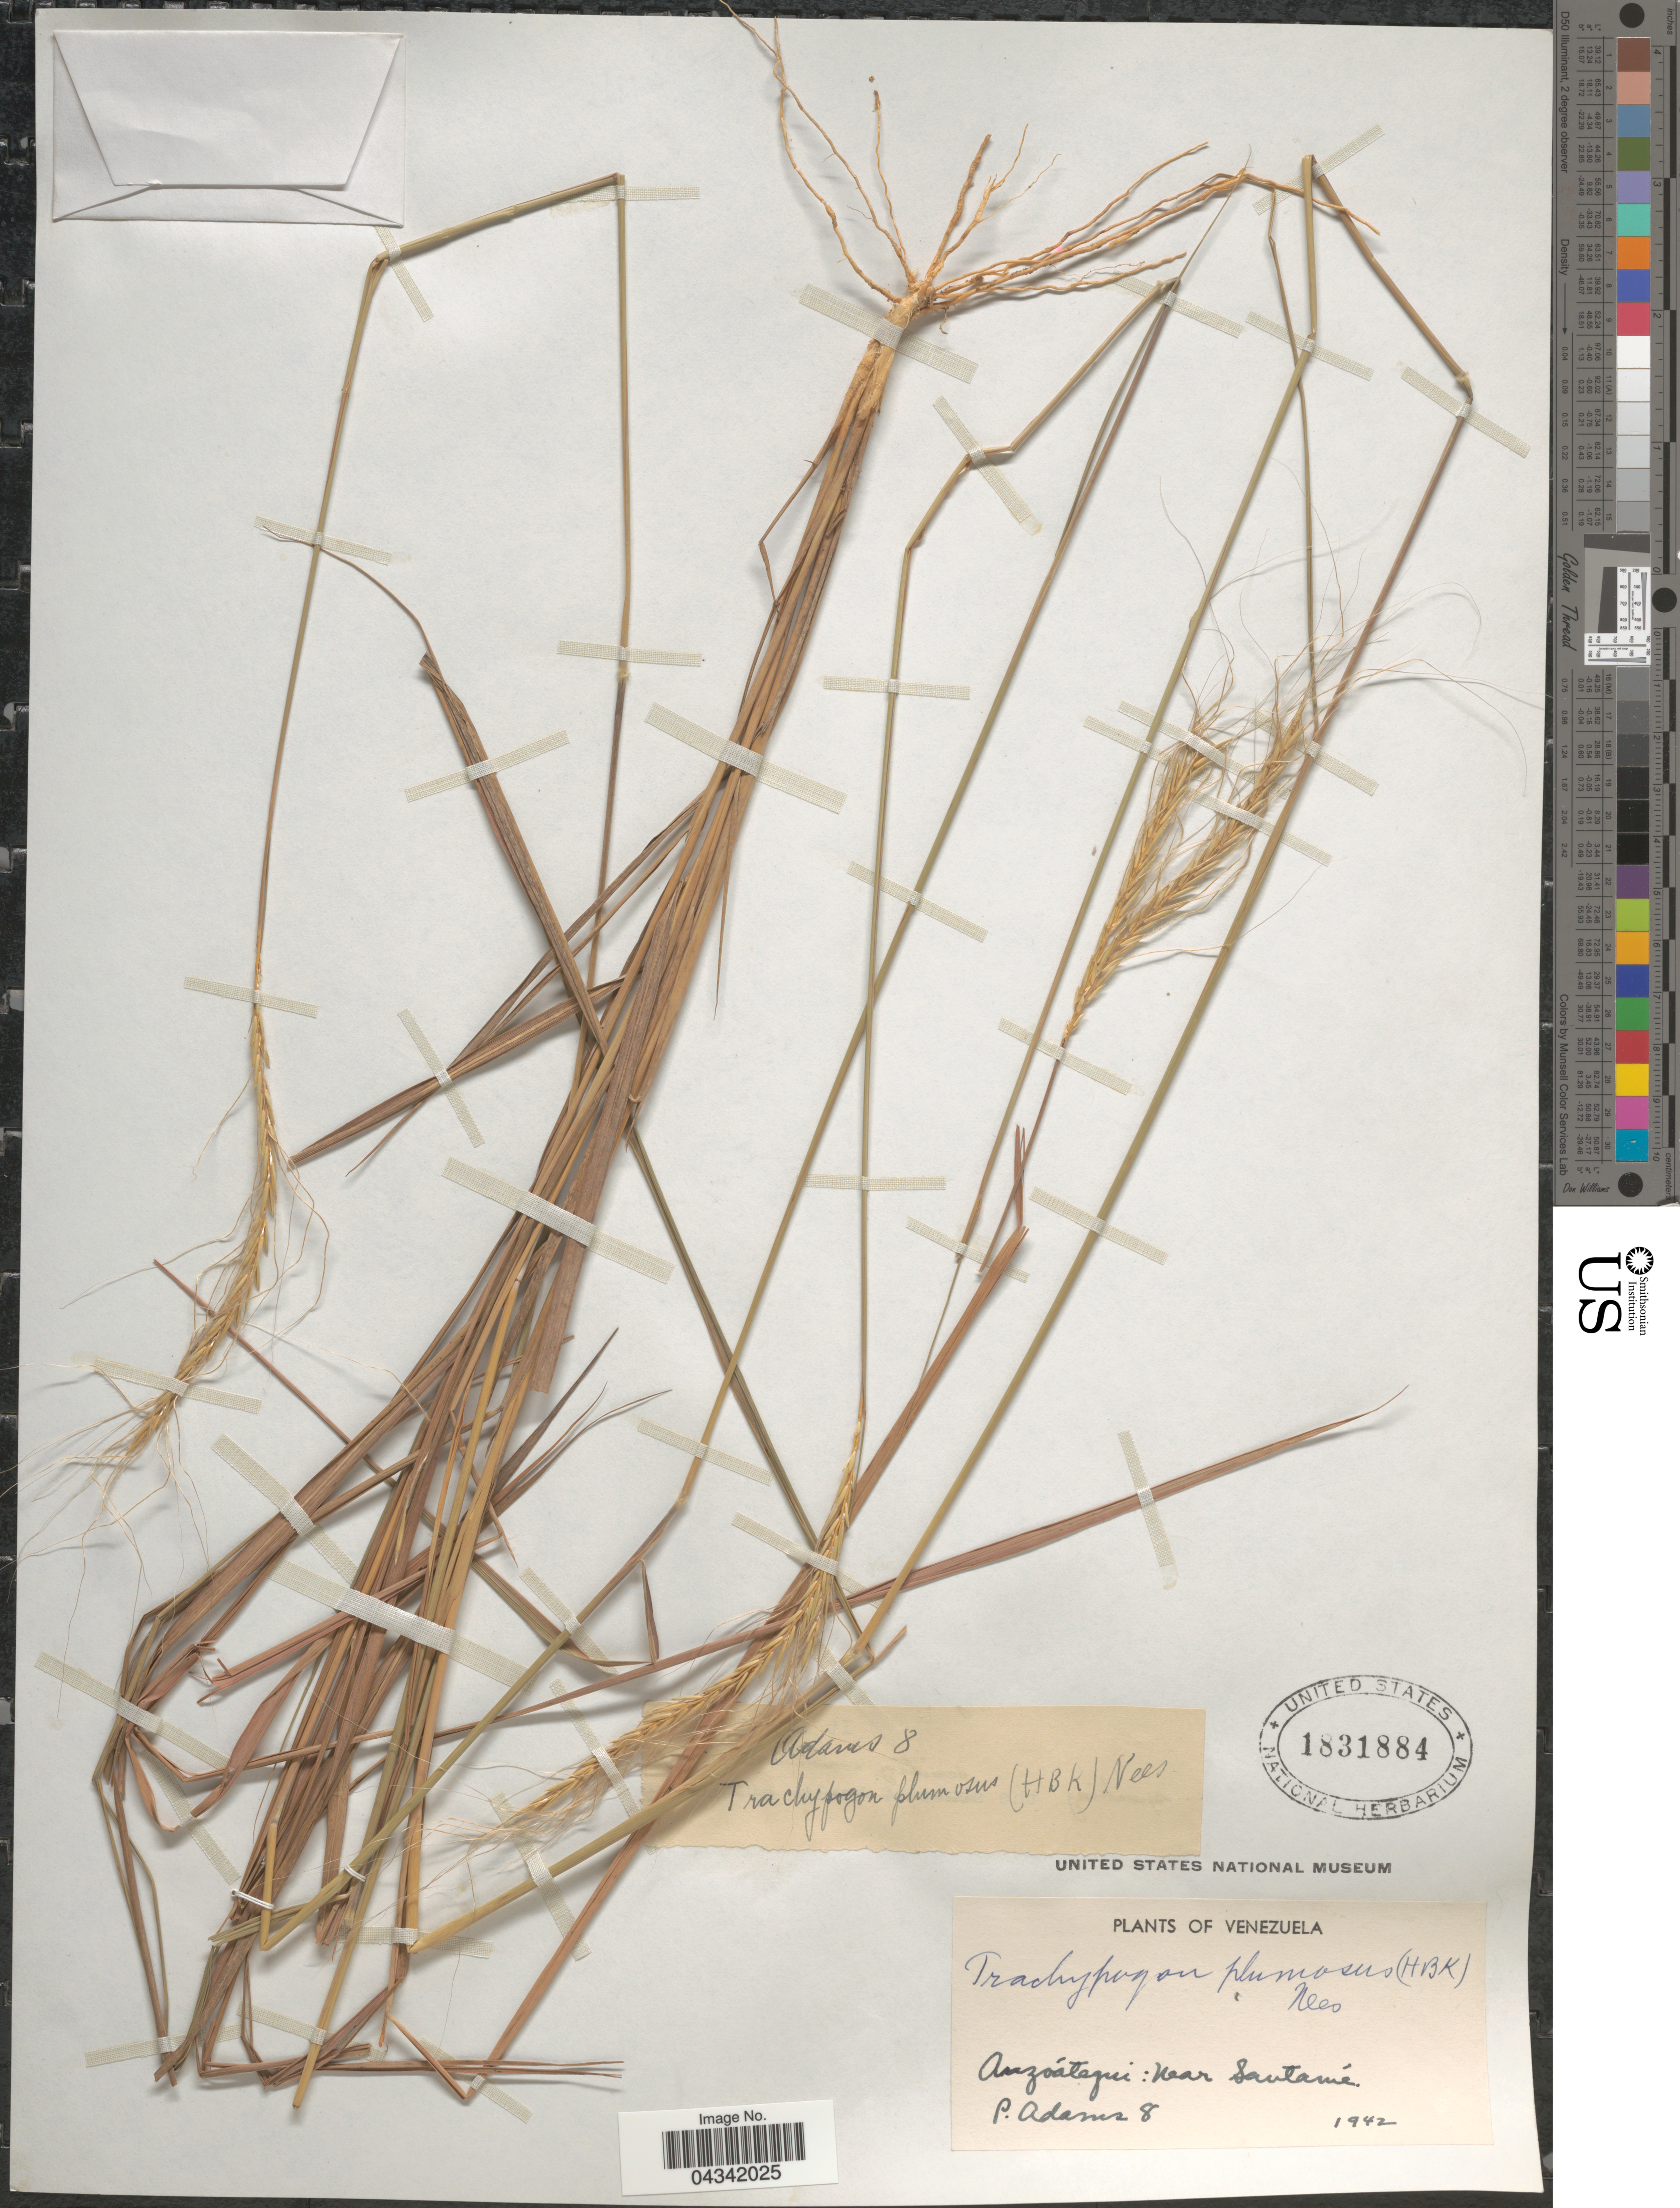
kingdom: Plantae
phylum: Tracheophyta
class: Liliopsida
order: Poales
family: Poaceae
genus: Trachypogon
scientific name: Trachypogon spicatus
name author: (L. f.) Kuntze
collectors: P. Adams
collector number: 8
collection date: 1942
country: Venezuela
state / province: Anzoategui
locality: Near Santamé.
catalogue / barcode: US 1831884